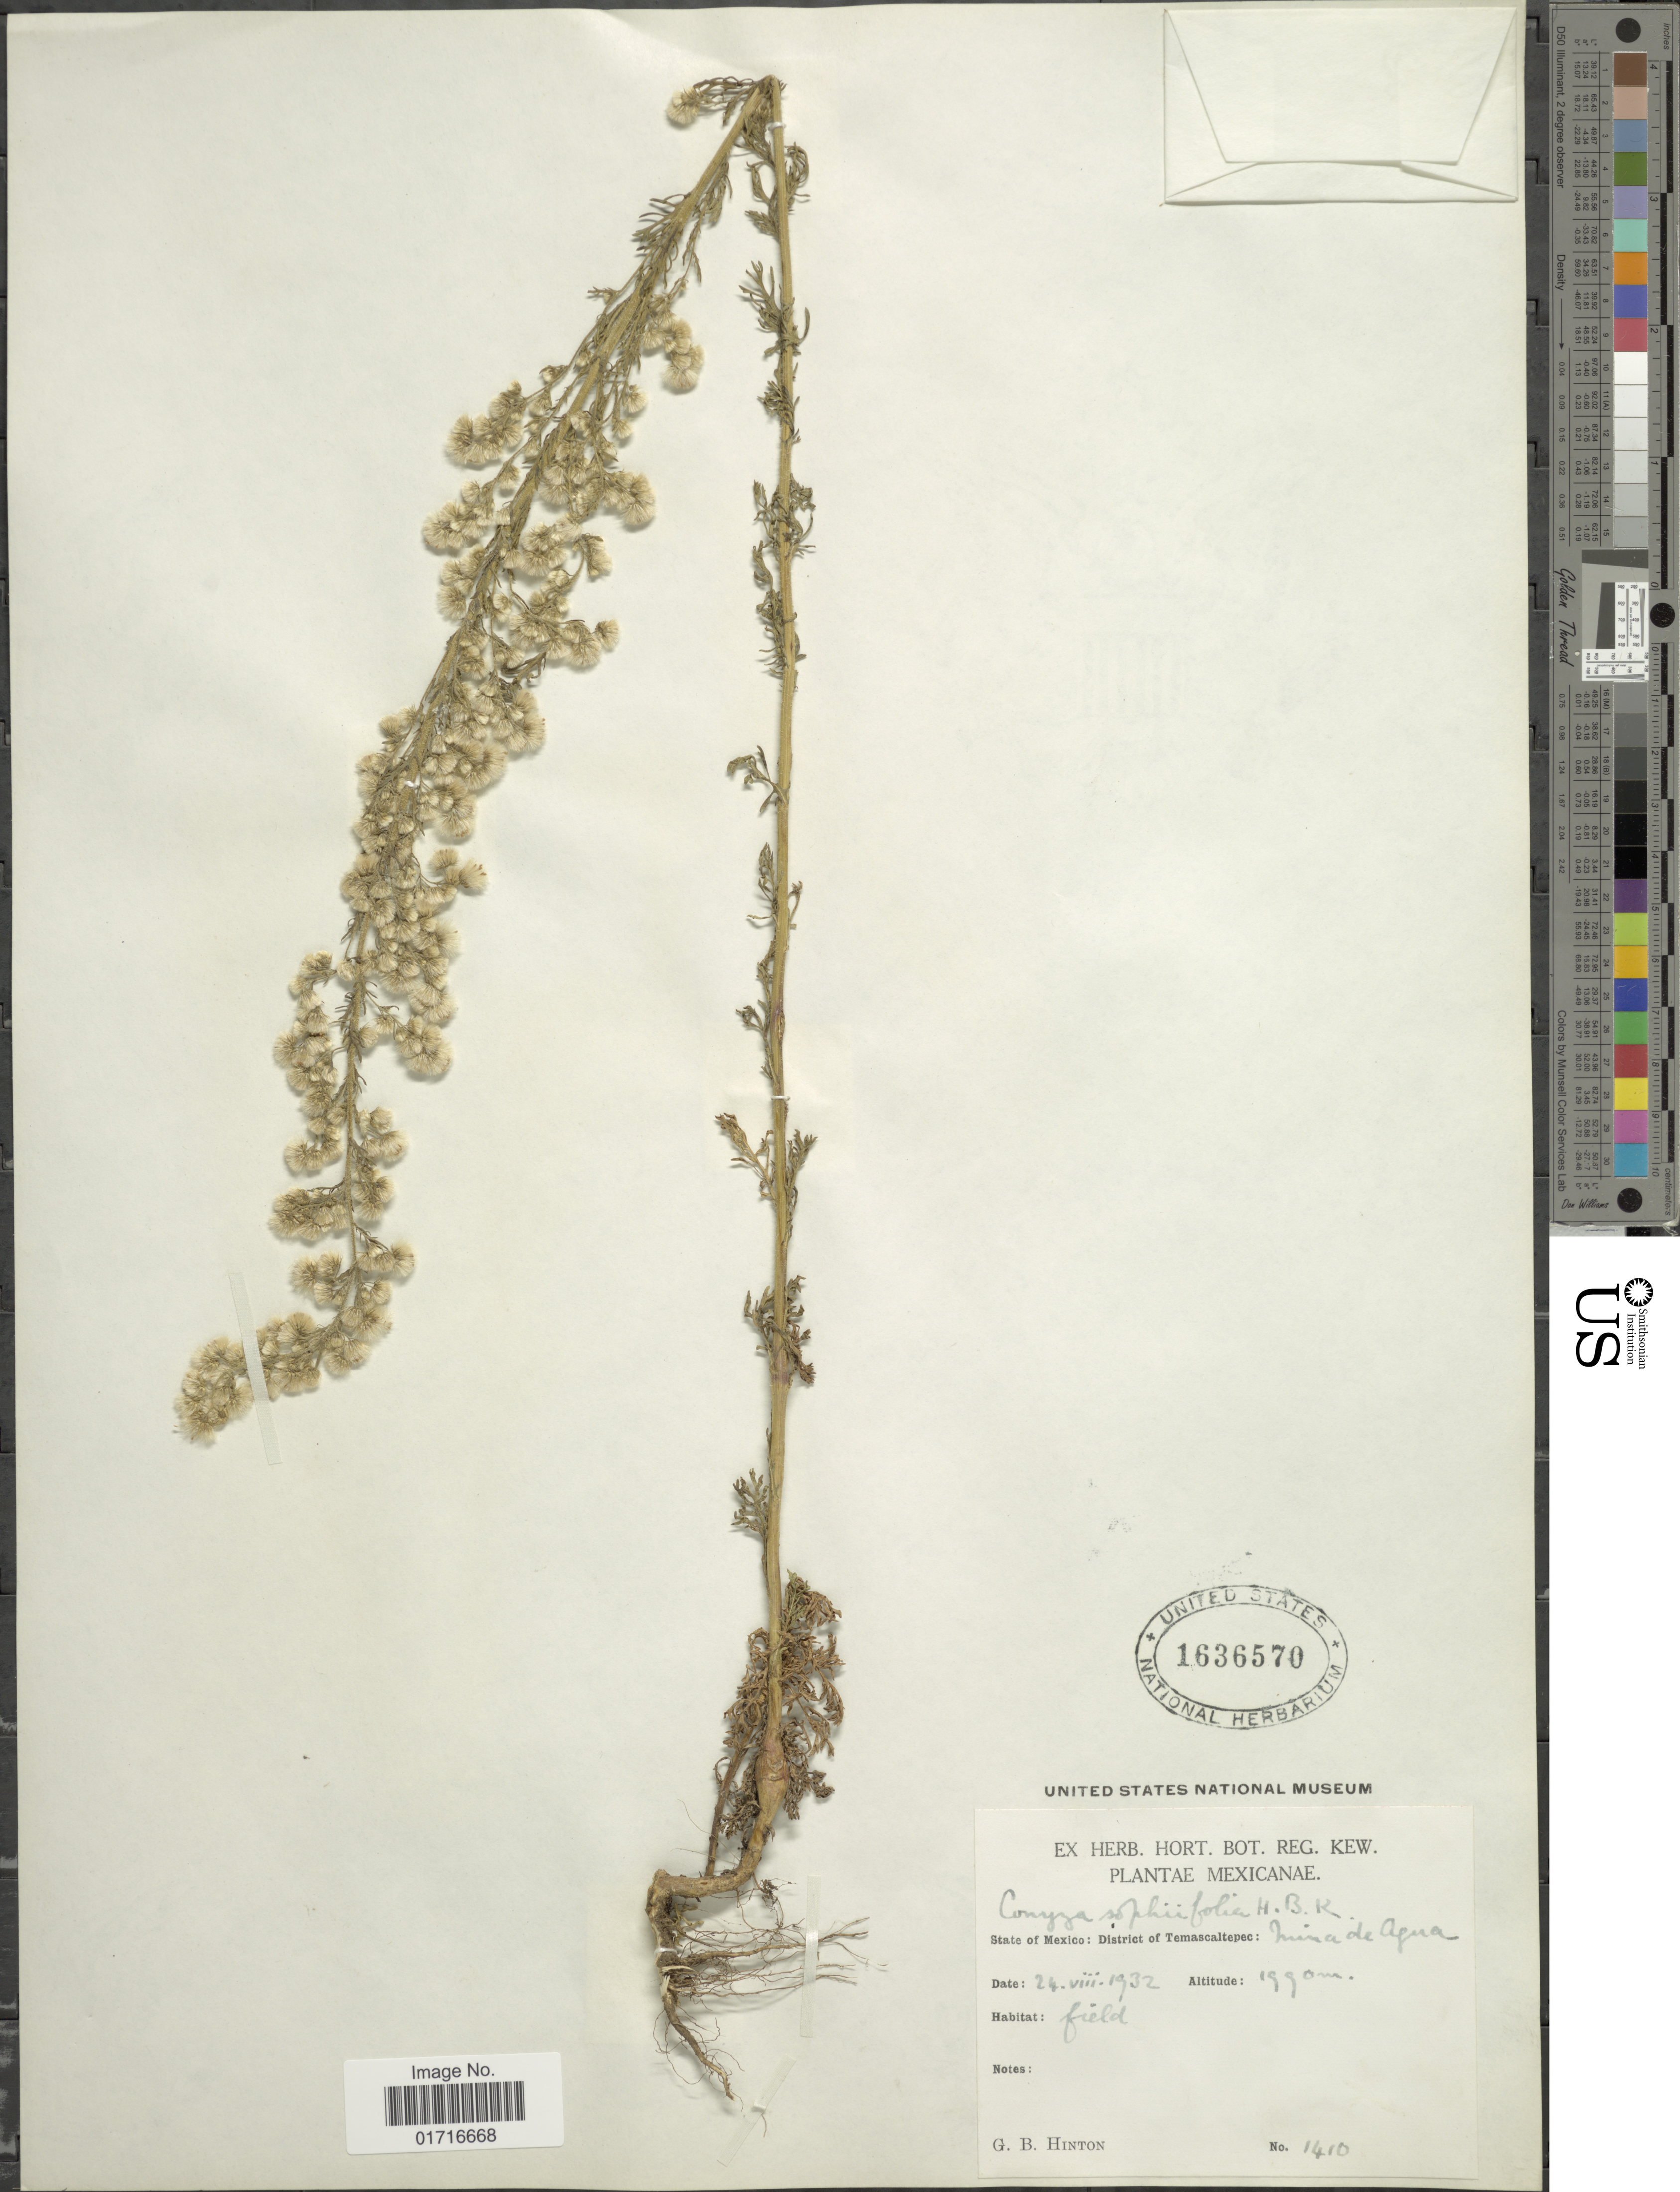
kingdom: Plantae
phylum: Tracheophyta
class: Magnoliopsida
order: Asterales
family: Asteraceae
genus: Conyza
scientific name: Conyza sophiaefolia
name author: Kunth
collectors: G. B. Hinton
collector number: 1410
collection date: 1932-08-24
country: Mexico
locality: State of Mexico.: District of Temascaltepec: Finca de Agua.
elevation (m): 1990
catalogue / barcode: US 1636570